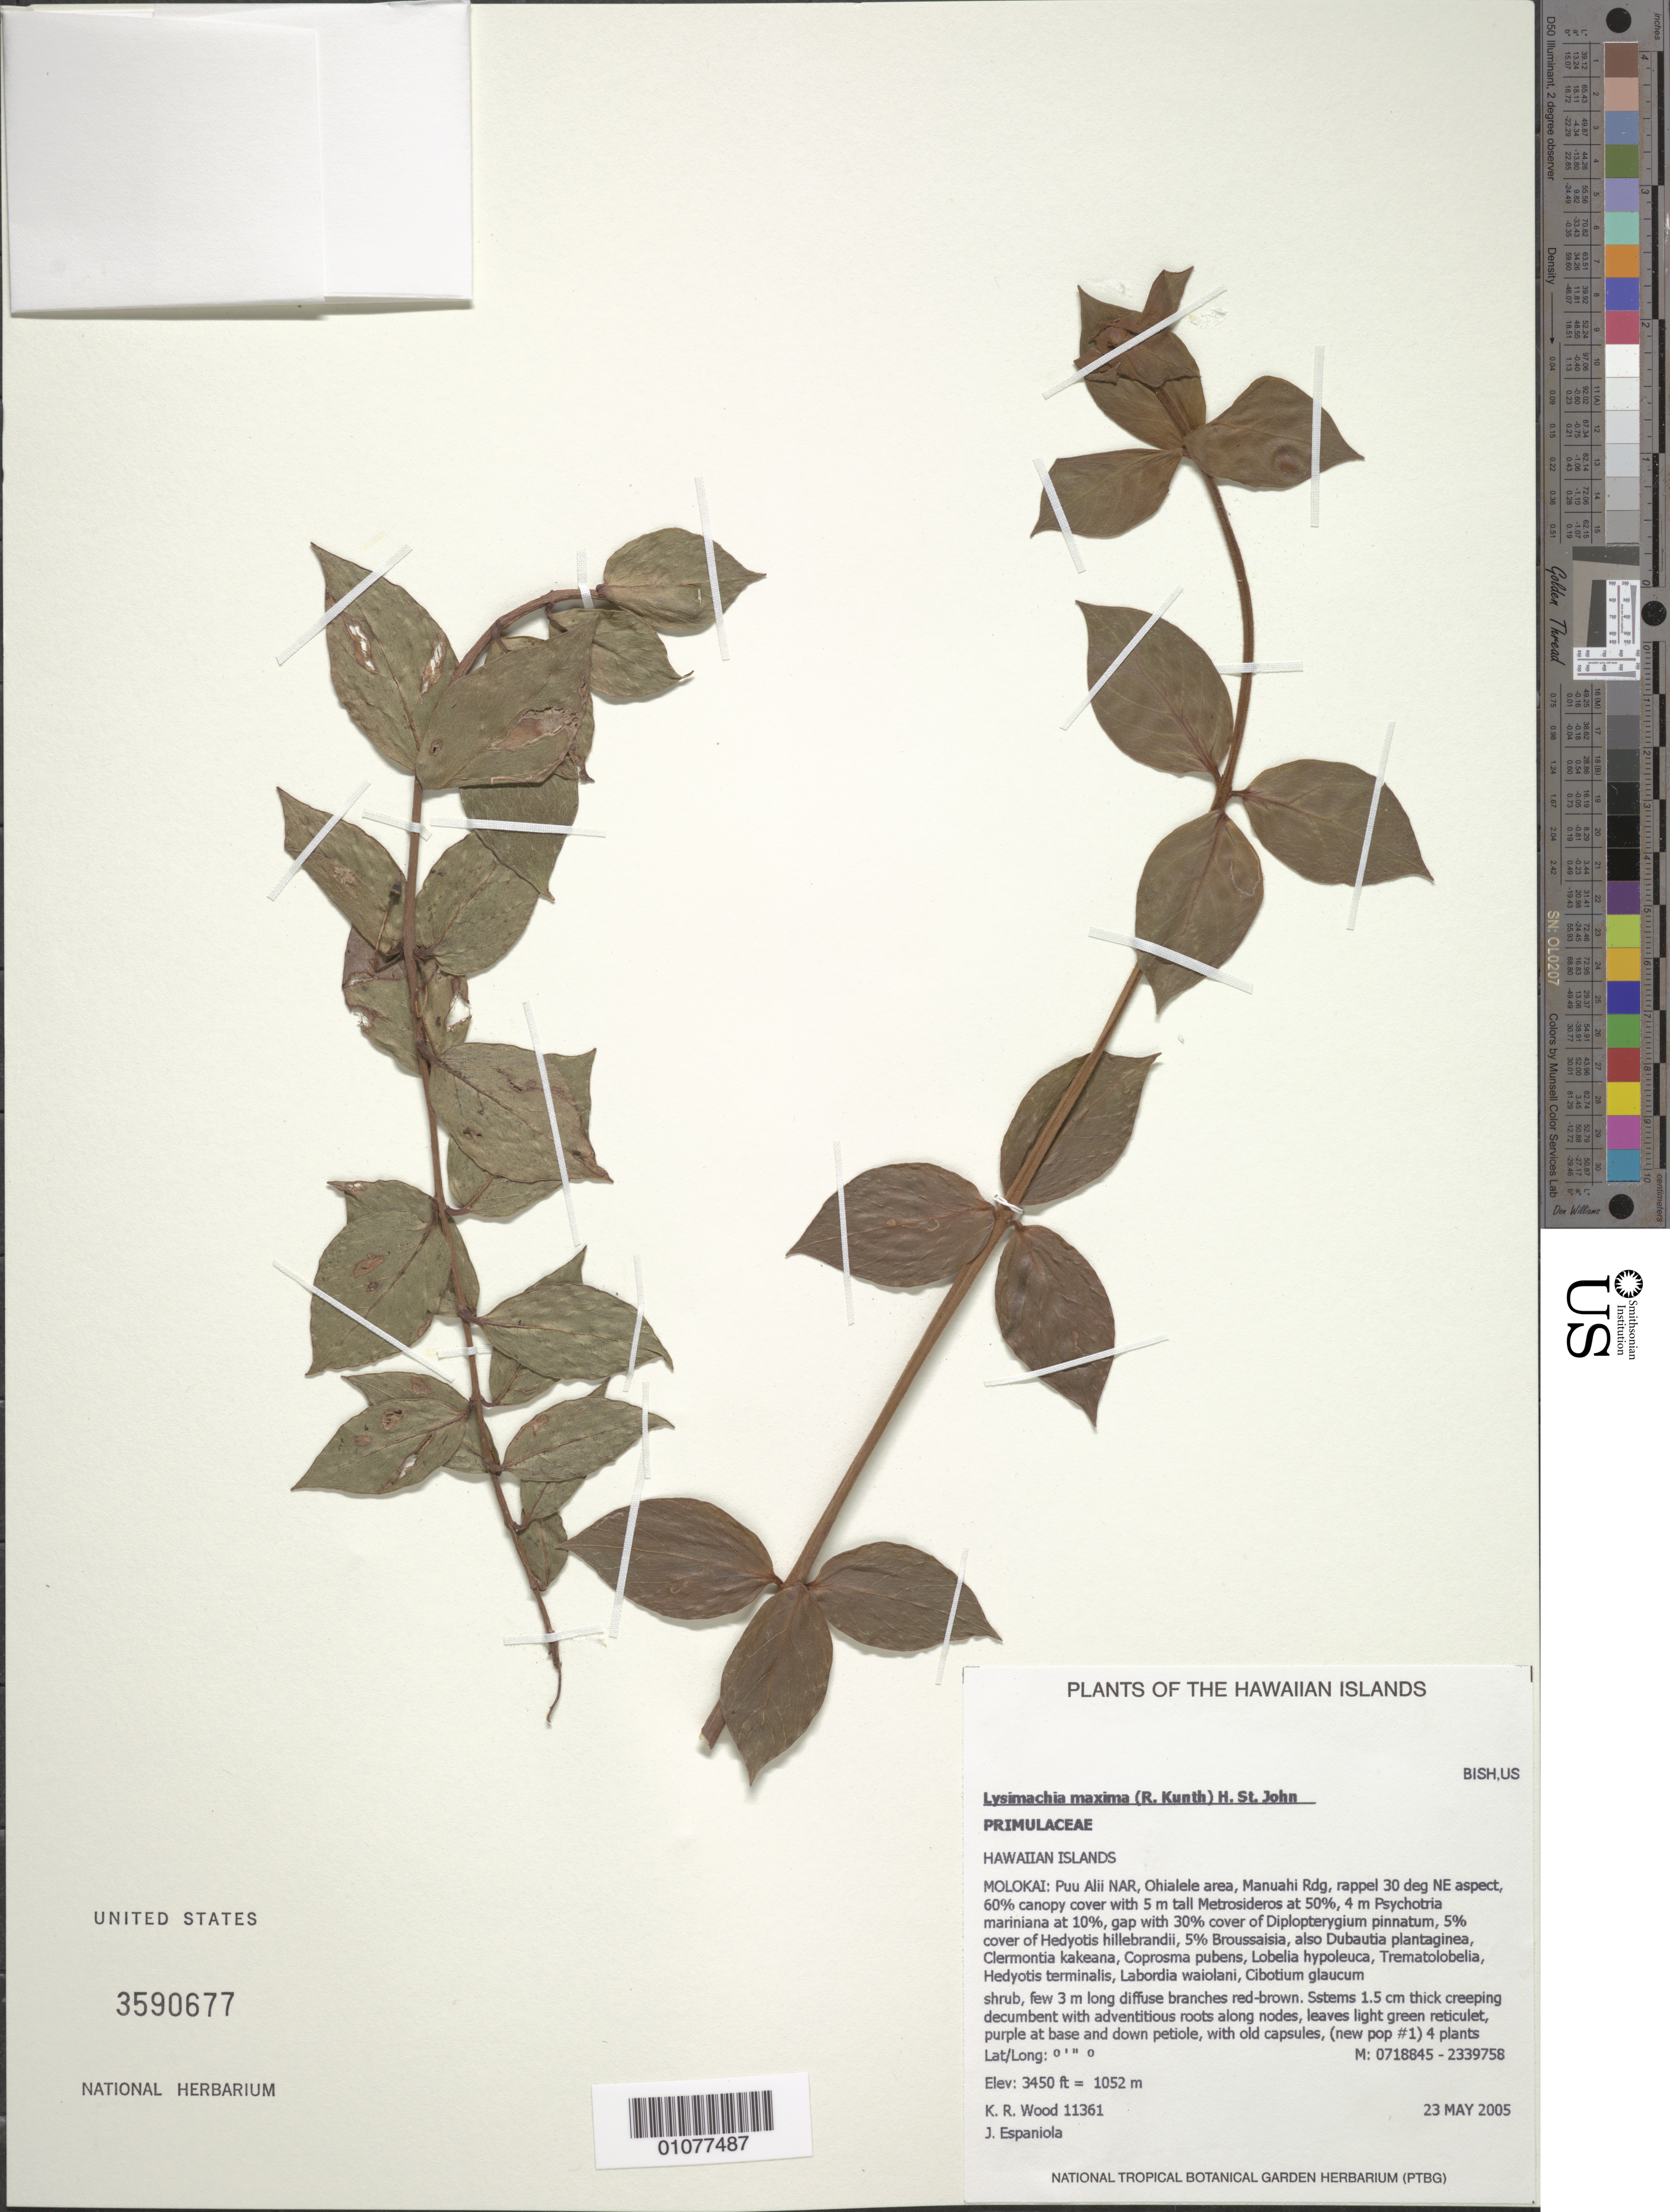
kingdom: Plantae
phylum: Tracheophyta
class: Magnoliopsida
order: Ericales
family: Primulaceae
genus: Lysimachia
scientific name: Lysimachia maxima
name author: (Kunth) H. St. John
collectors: K. R. Wood & J. Espaniola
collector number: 11361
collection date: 2005-05-23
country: United States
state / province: Hawaii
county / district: Maui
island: Moloka'i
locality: Puu Alii NAR, Ohialele area, Manuahi ridge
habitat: rappel 30 deg NE aspect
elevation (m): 1052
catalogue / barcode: US 3590677